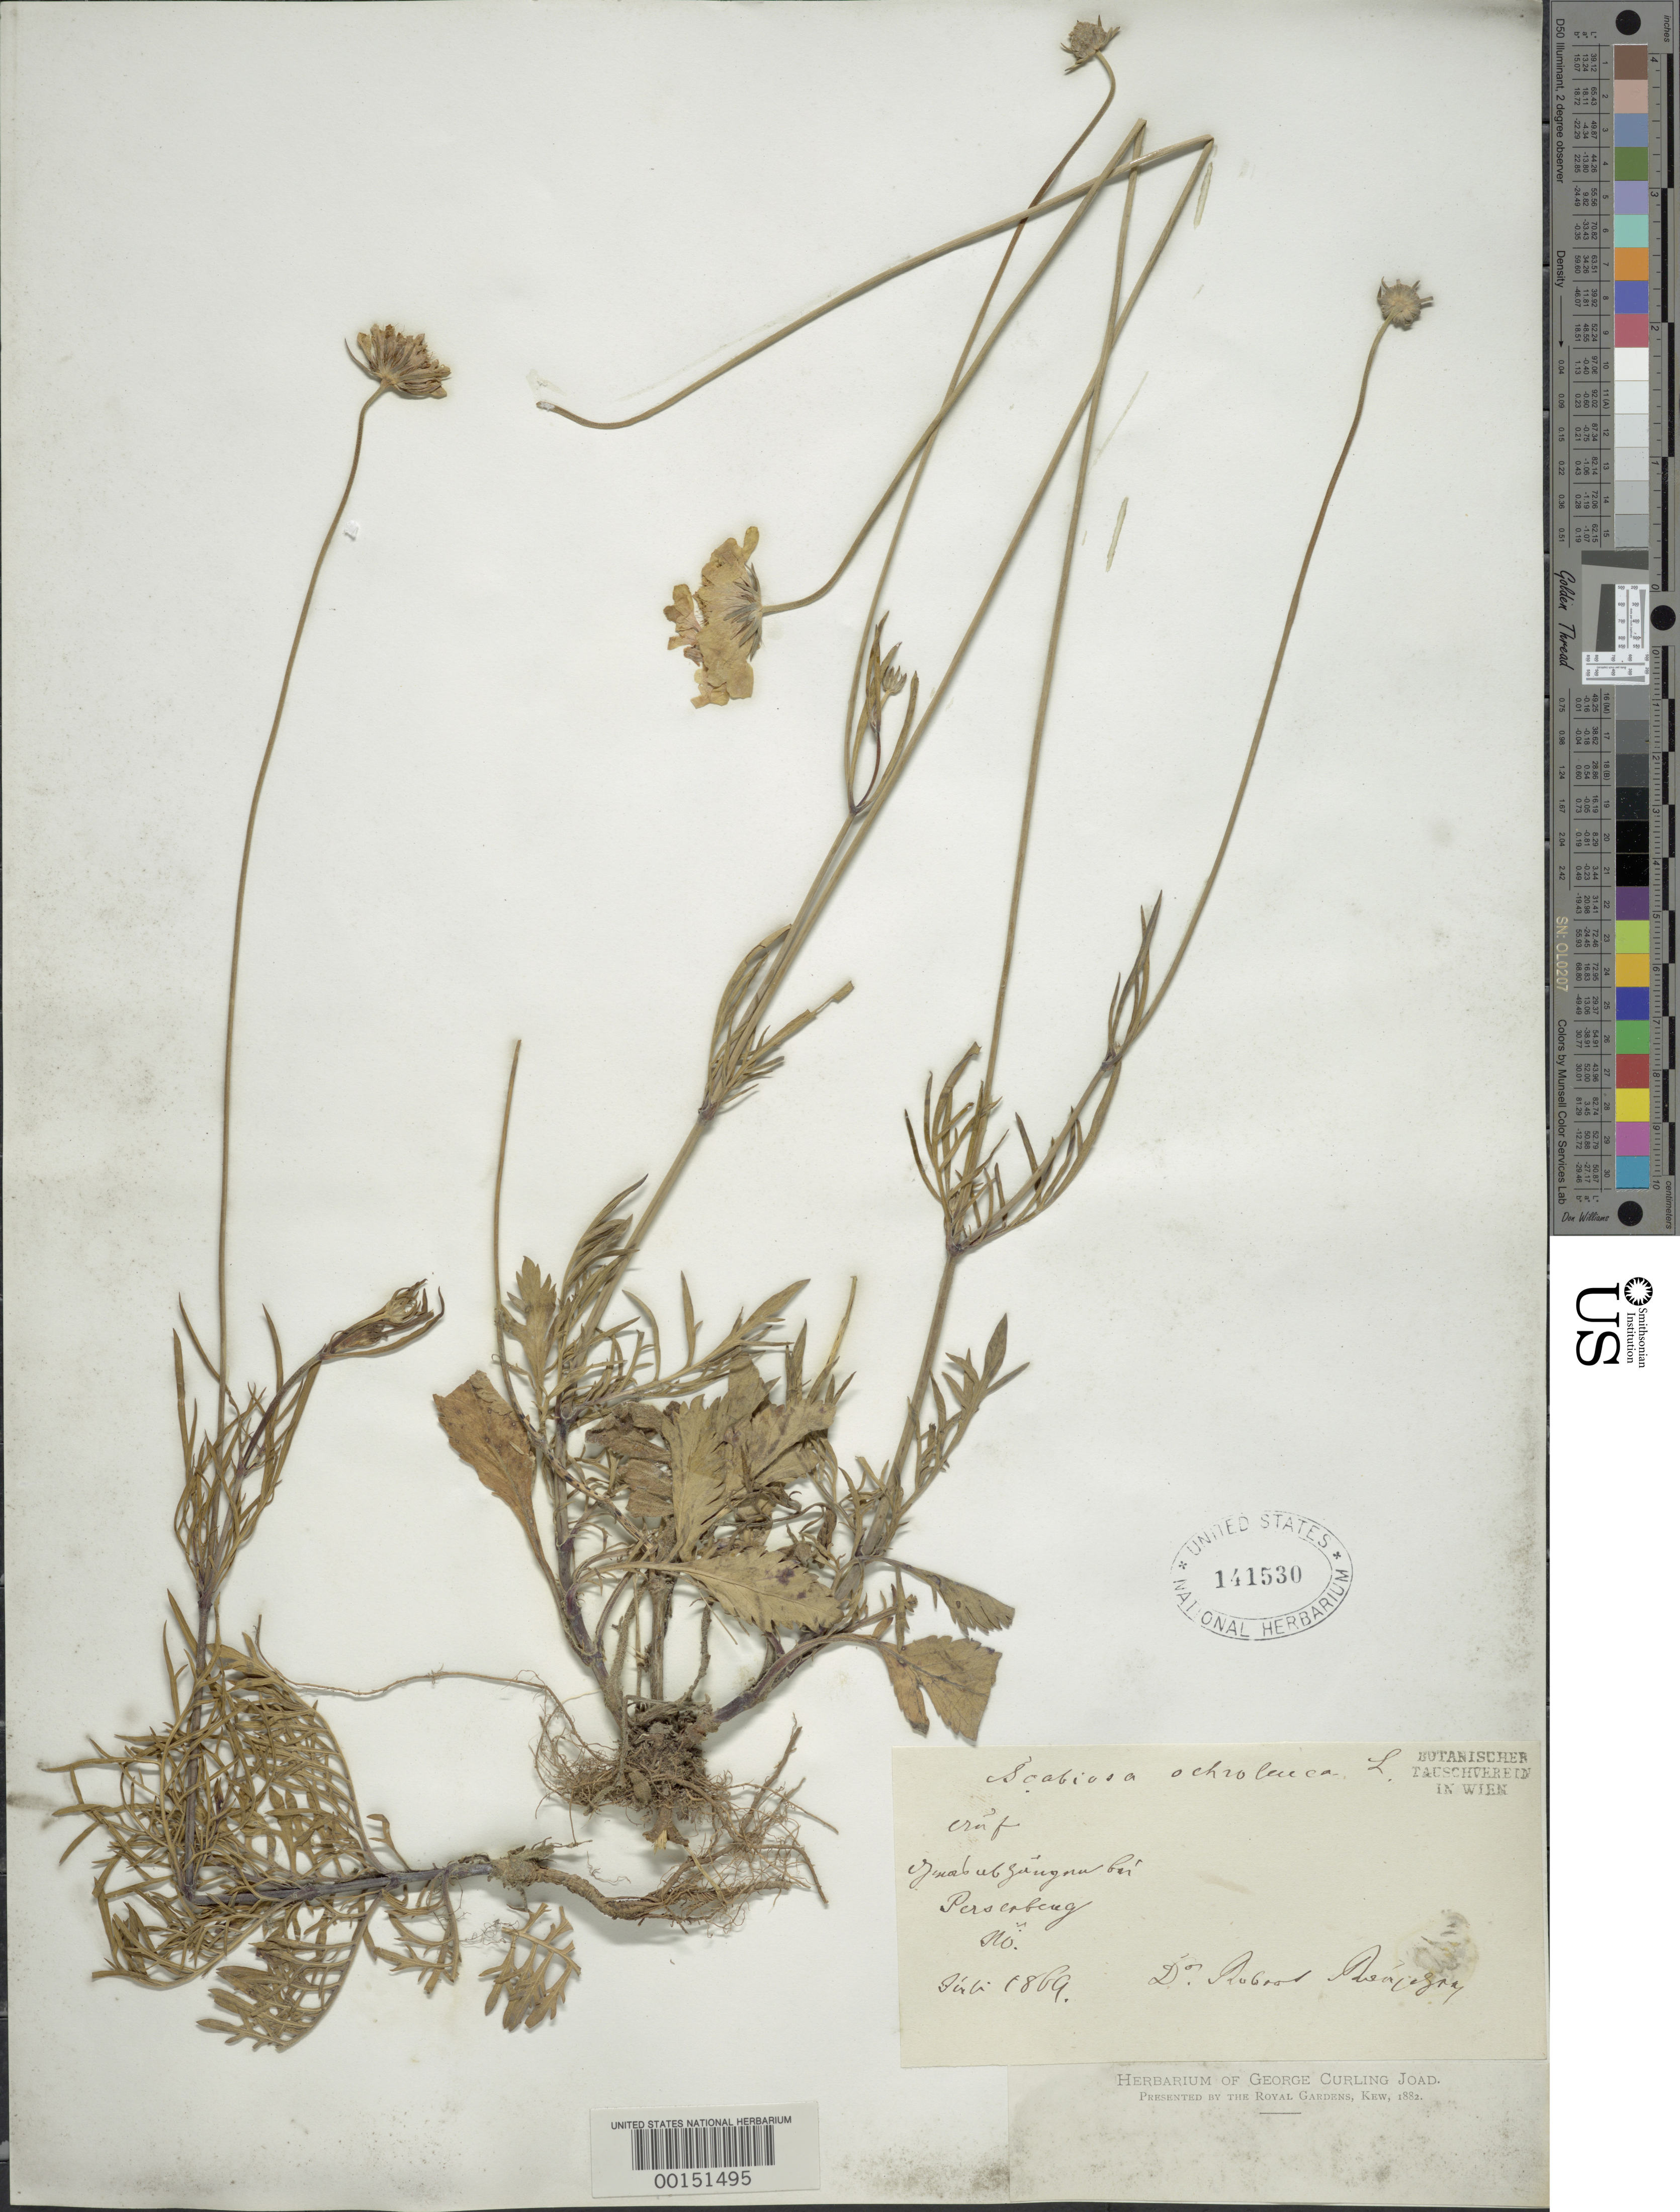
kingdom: Plantae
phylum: Tracheophyta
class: Magnoliopsida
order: Dipsacales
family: Caprifoliaceae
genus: Scabiosa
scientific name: Scabiosa ochroleuca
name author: L.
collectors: R. Rengegry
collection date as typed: Jul 1869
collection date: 1869-07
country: Austria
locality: Persenburg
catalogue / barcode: US 141530